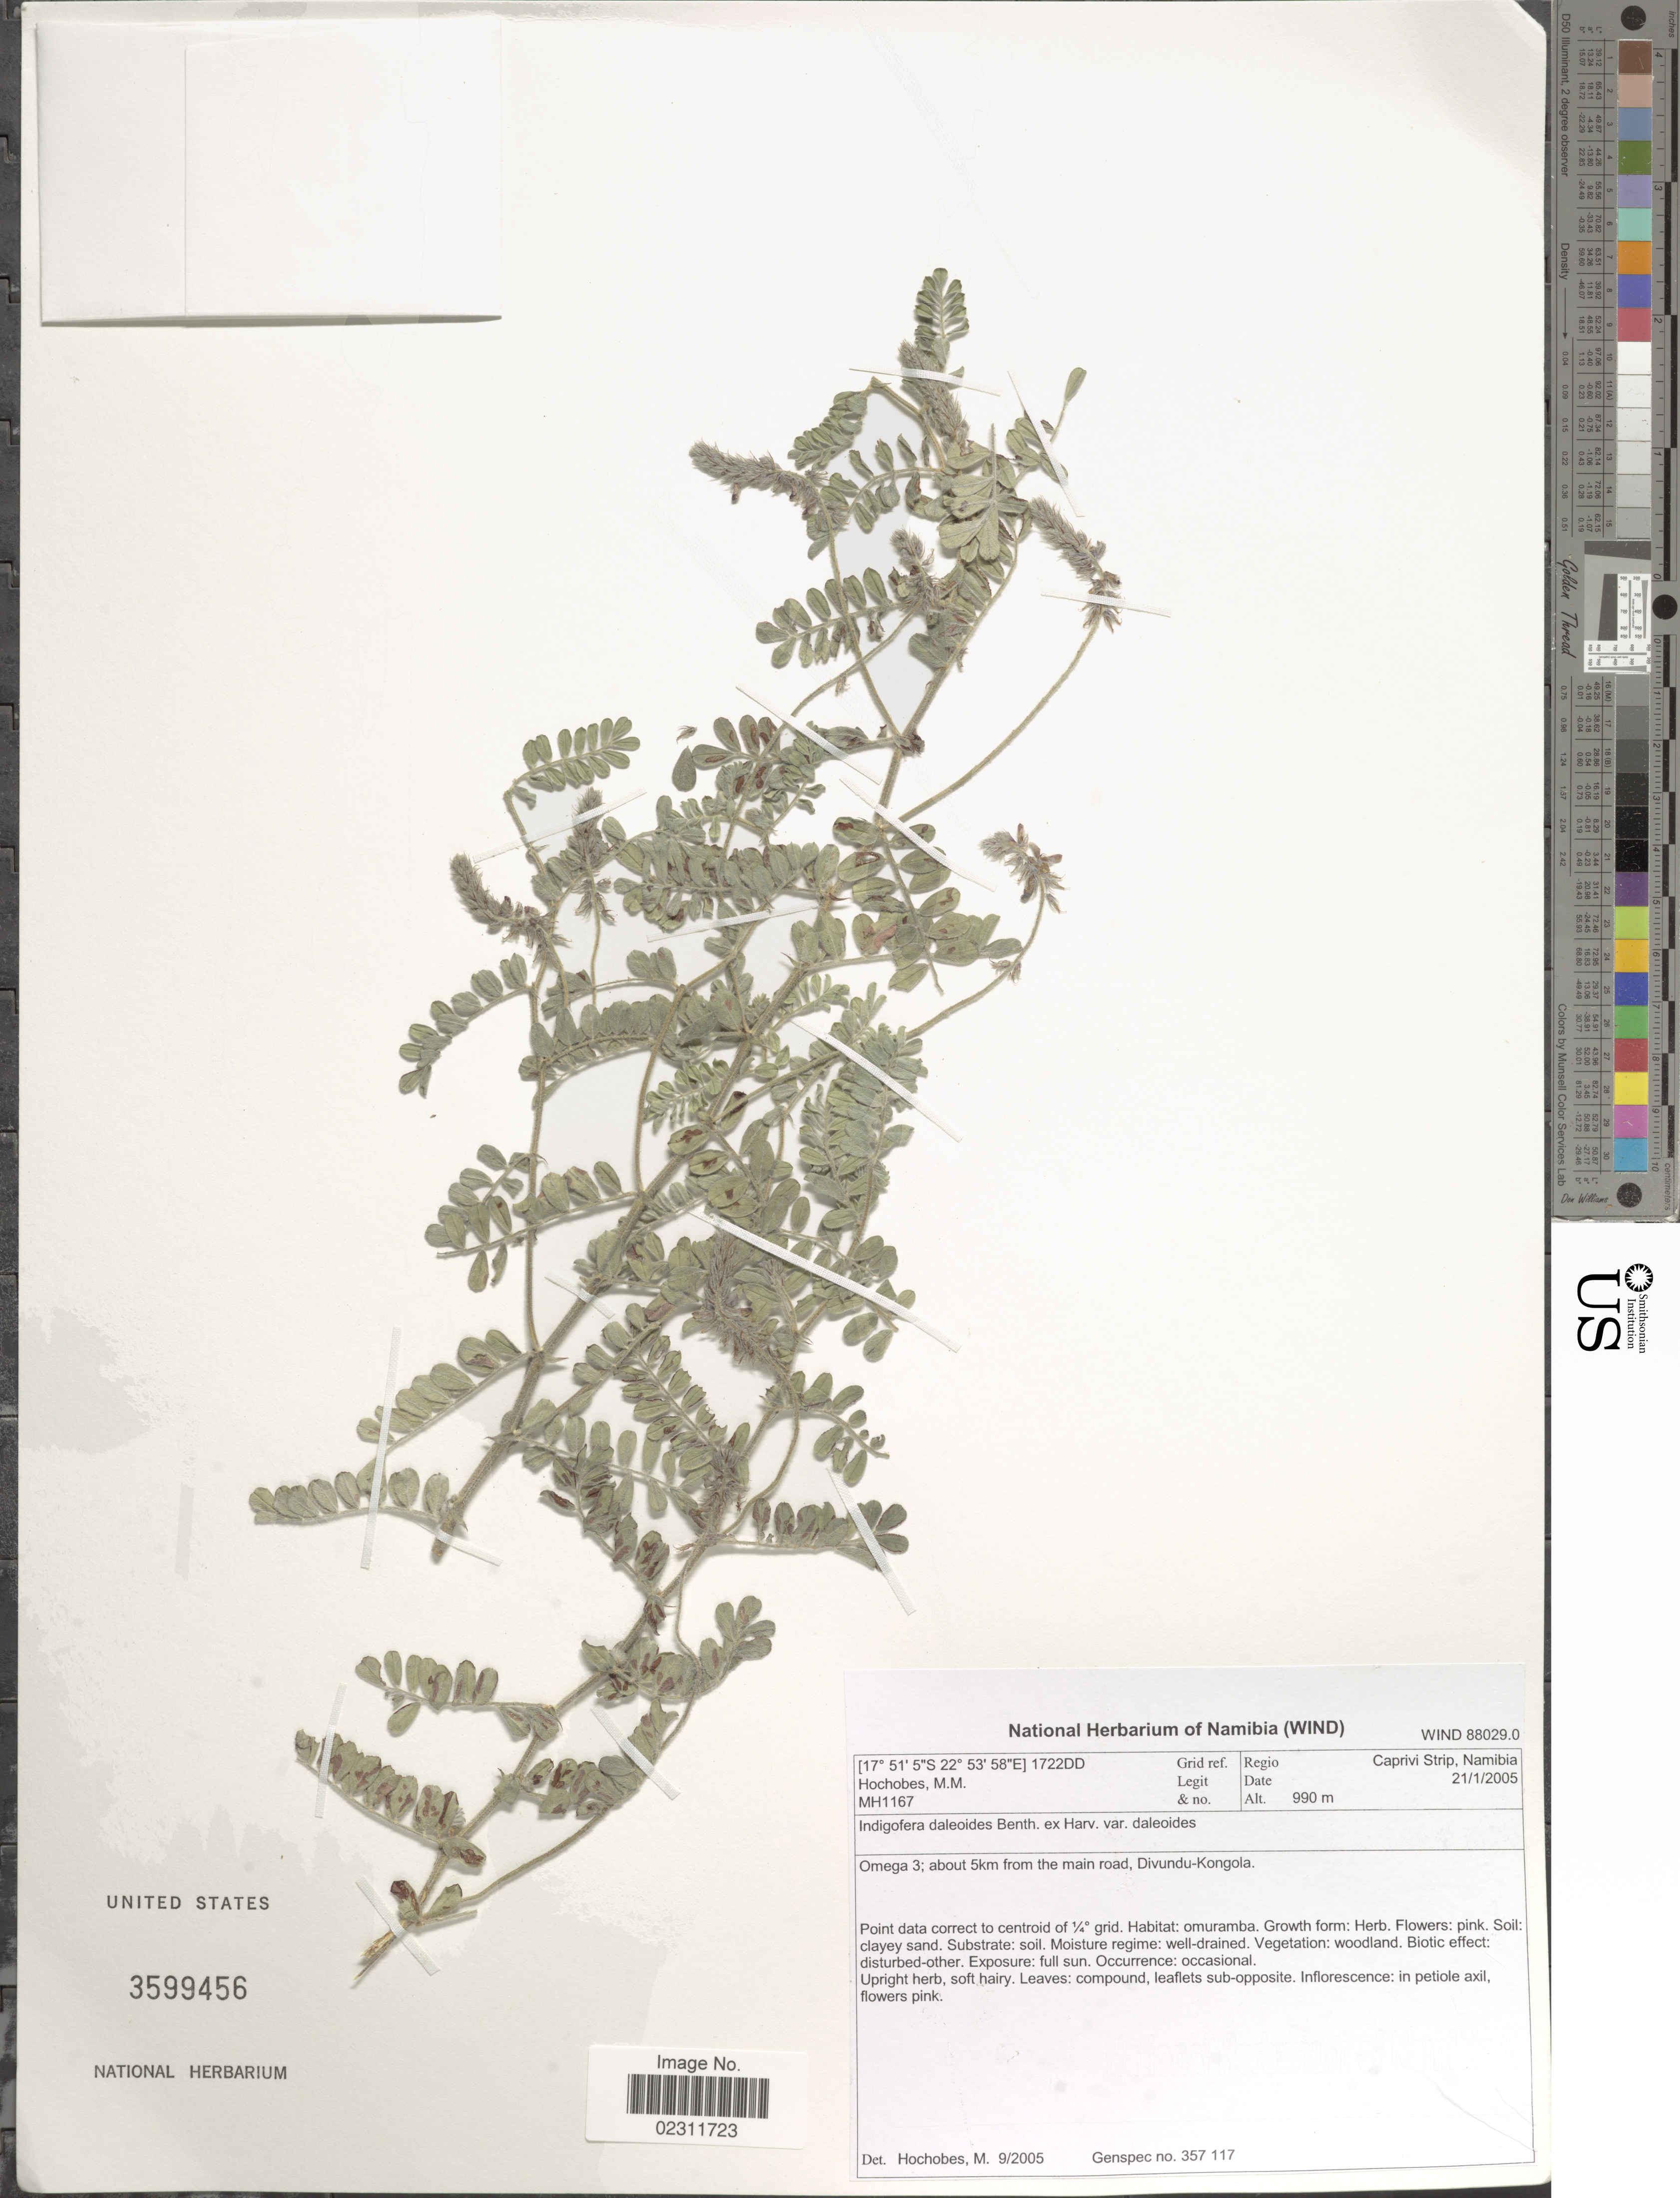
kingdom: Plantae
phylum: Tracheophyta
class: Magnoliopsida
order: Fabales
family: Fabaceae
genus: Indigofera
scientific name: Indigofera daleoides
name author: Harv.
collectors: M. Hochobes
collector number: MH167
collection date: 2005-01-21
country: Namibia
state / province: Caprivi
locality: Caprivi Strip, Omega 3, about 5 km from the main road, Divundu-Kongola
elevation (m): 990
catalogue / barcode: US 3599456